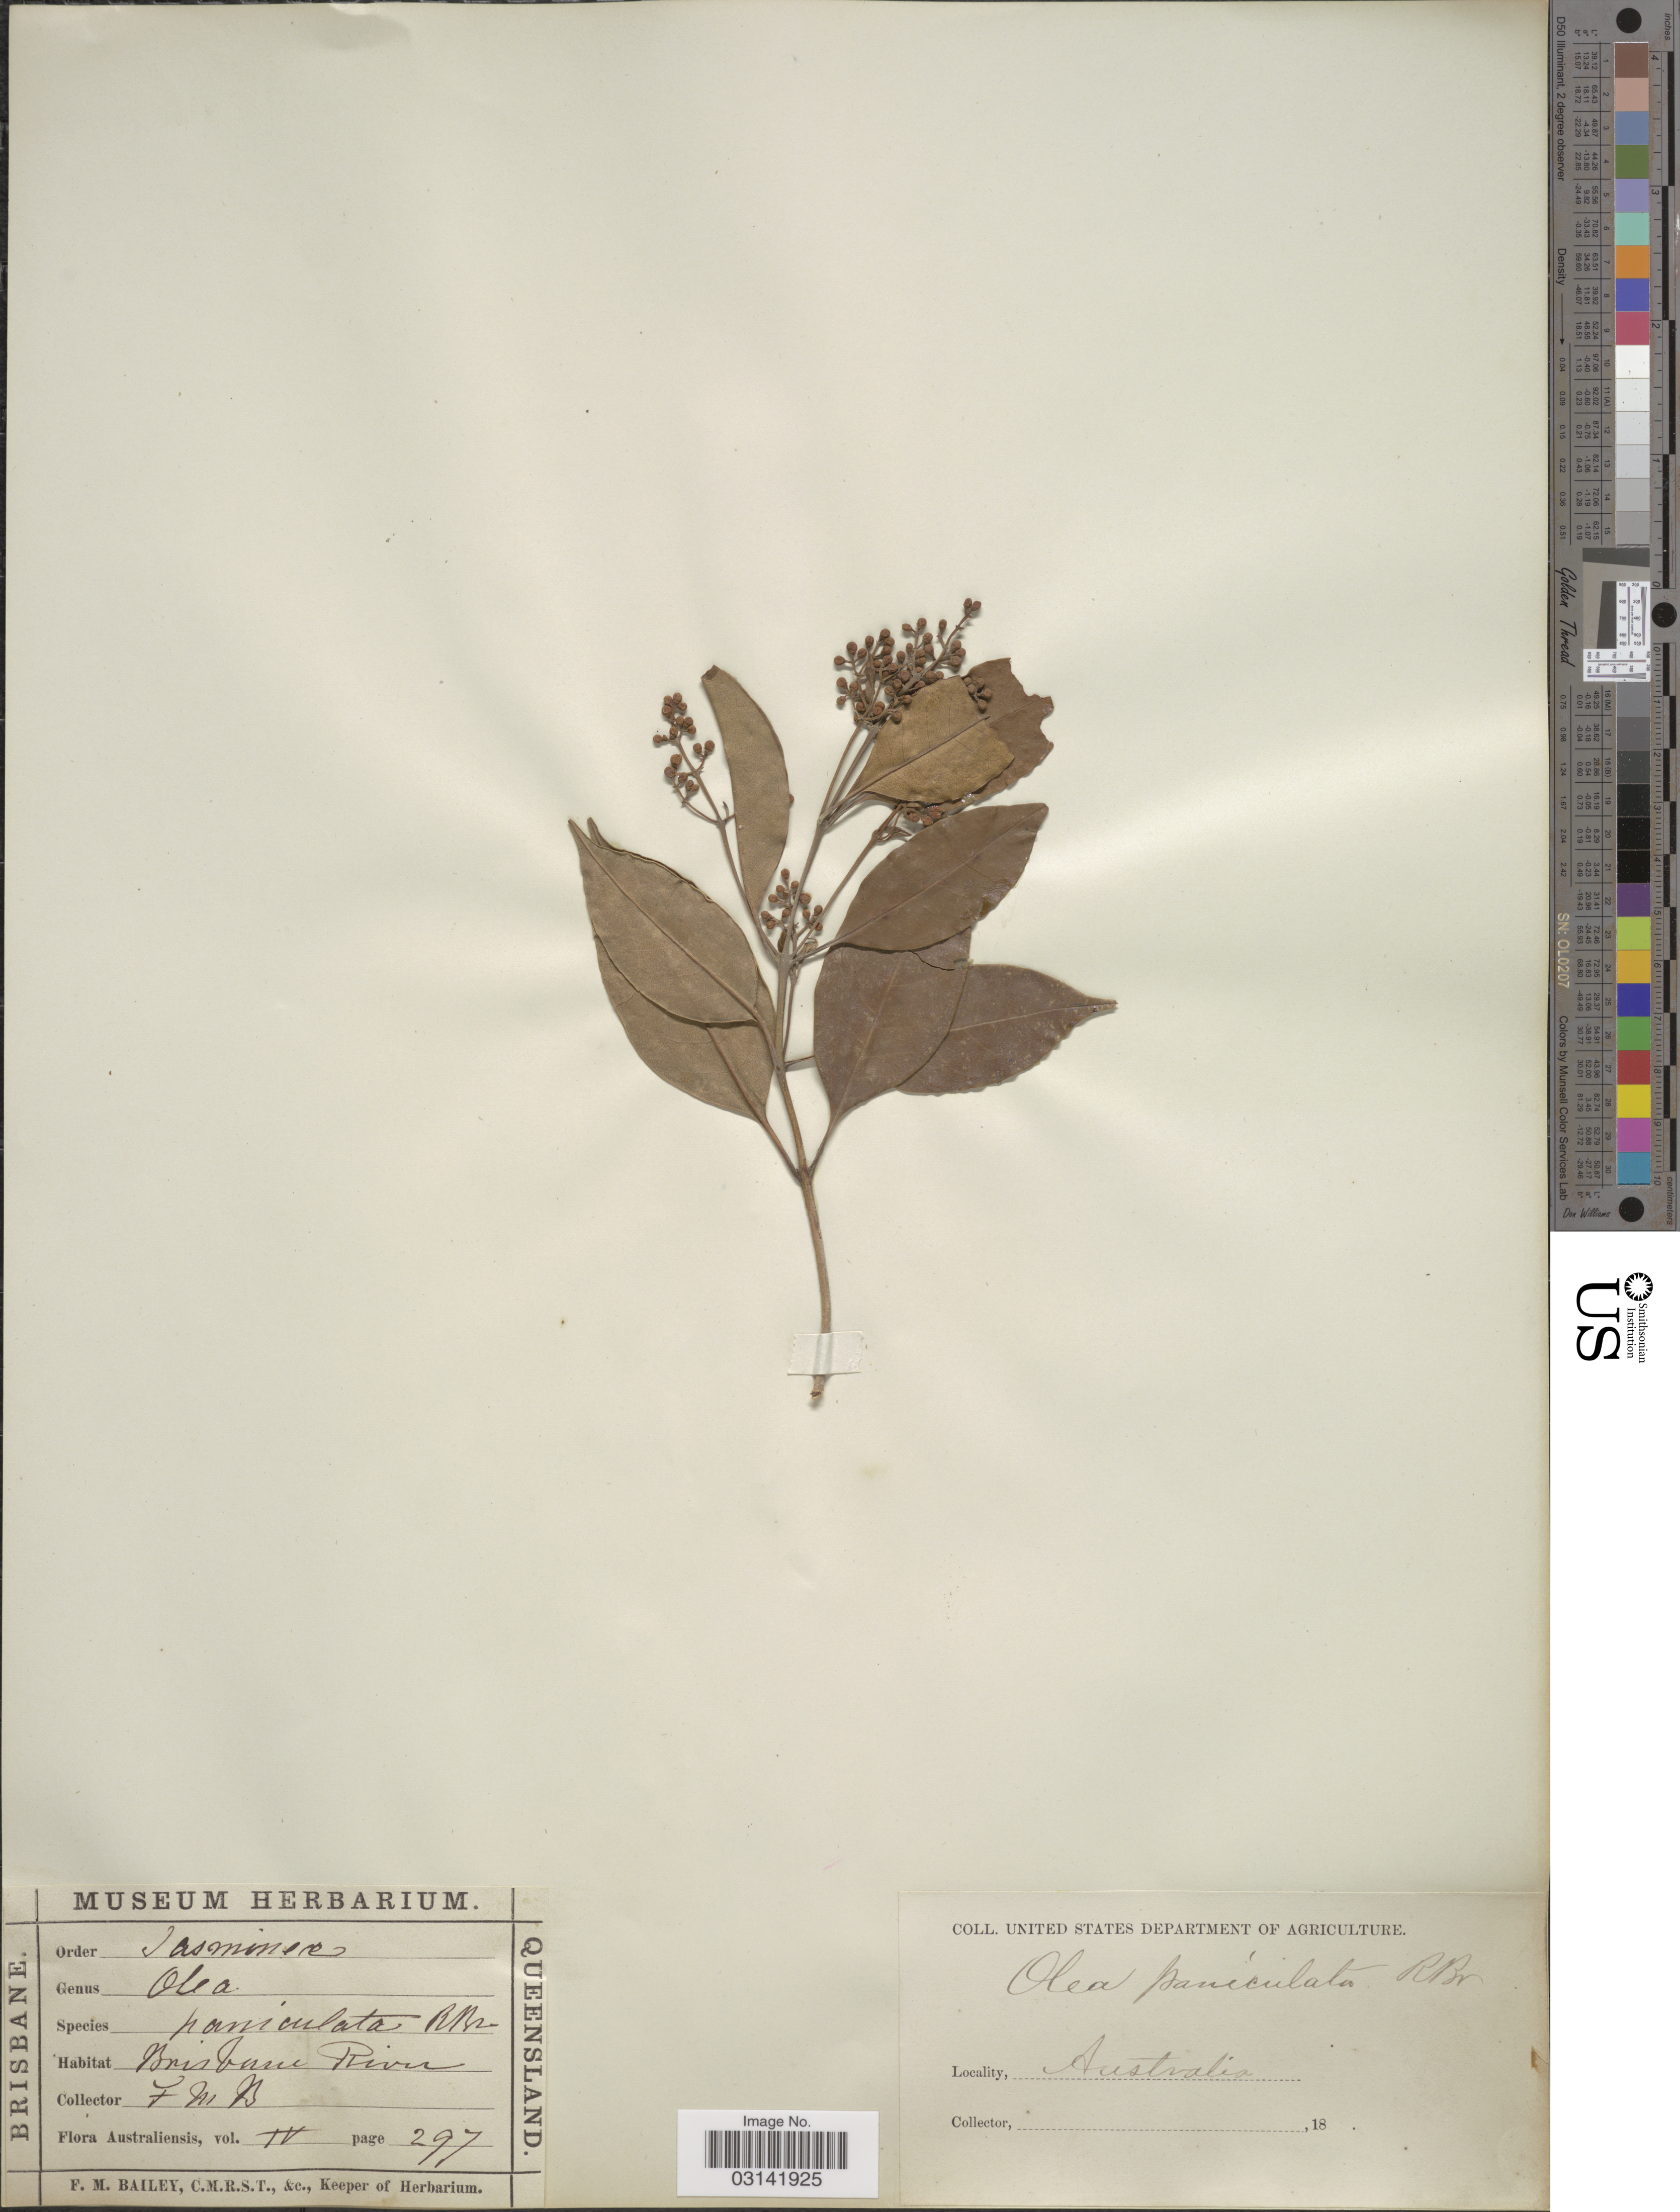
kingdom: Plantae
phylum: Tracheophyta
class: Magnoliopsida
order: Lamiales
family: Oleaceae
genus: Olea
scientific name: Olea paniculata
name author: R. Br.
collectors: F. M. Bailey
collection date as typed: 18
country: Australia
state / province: Queensland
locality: Brisbane River.